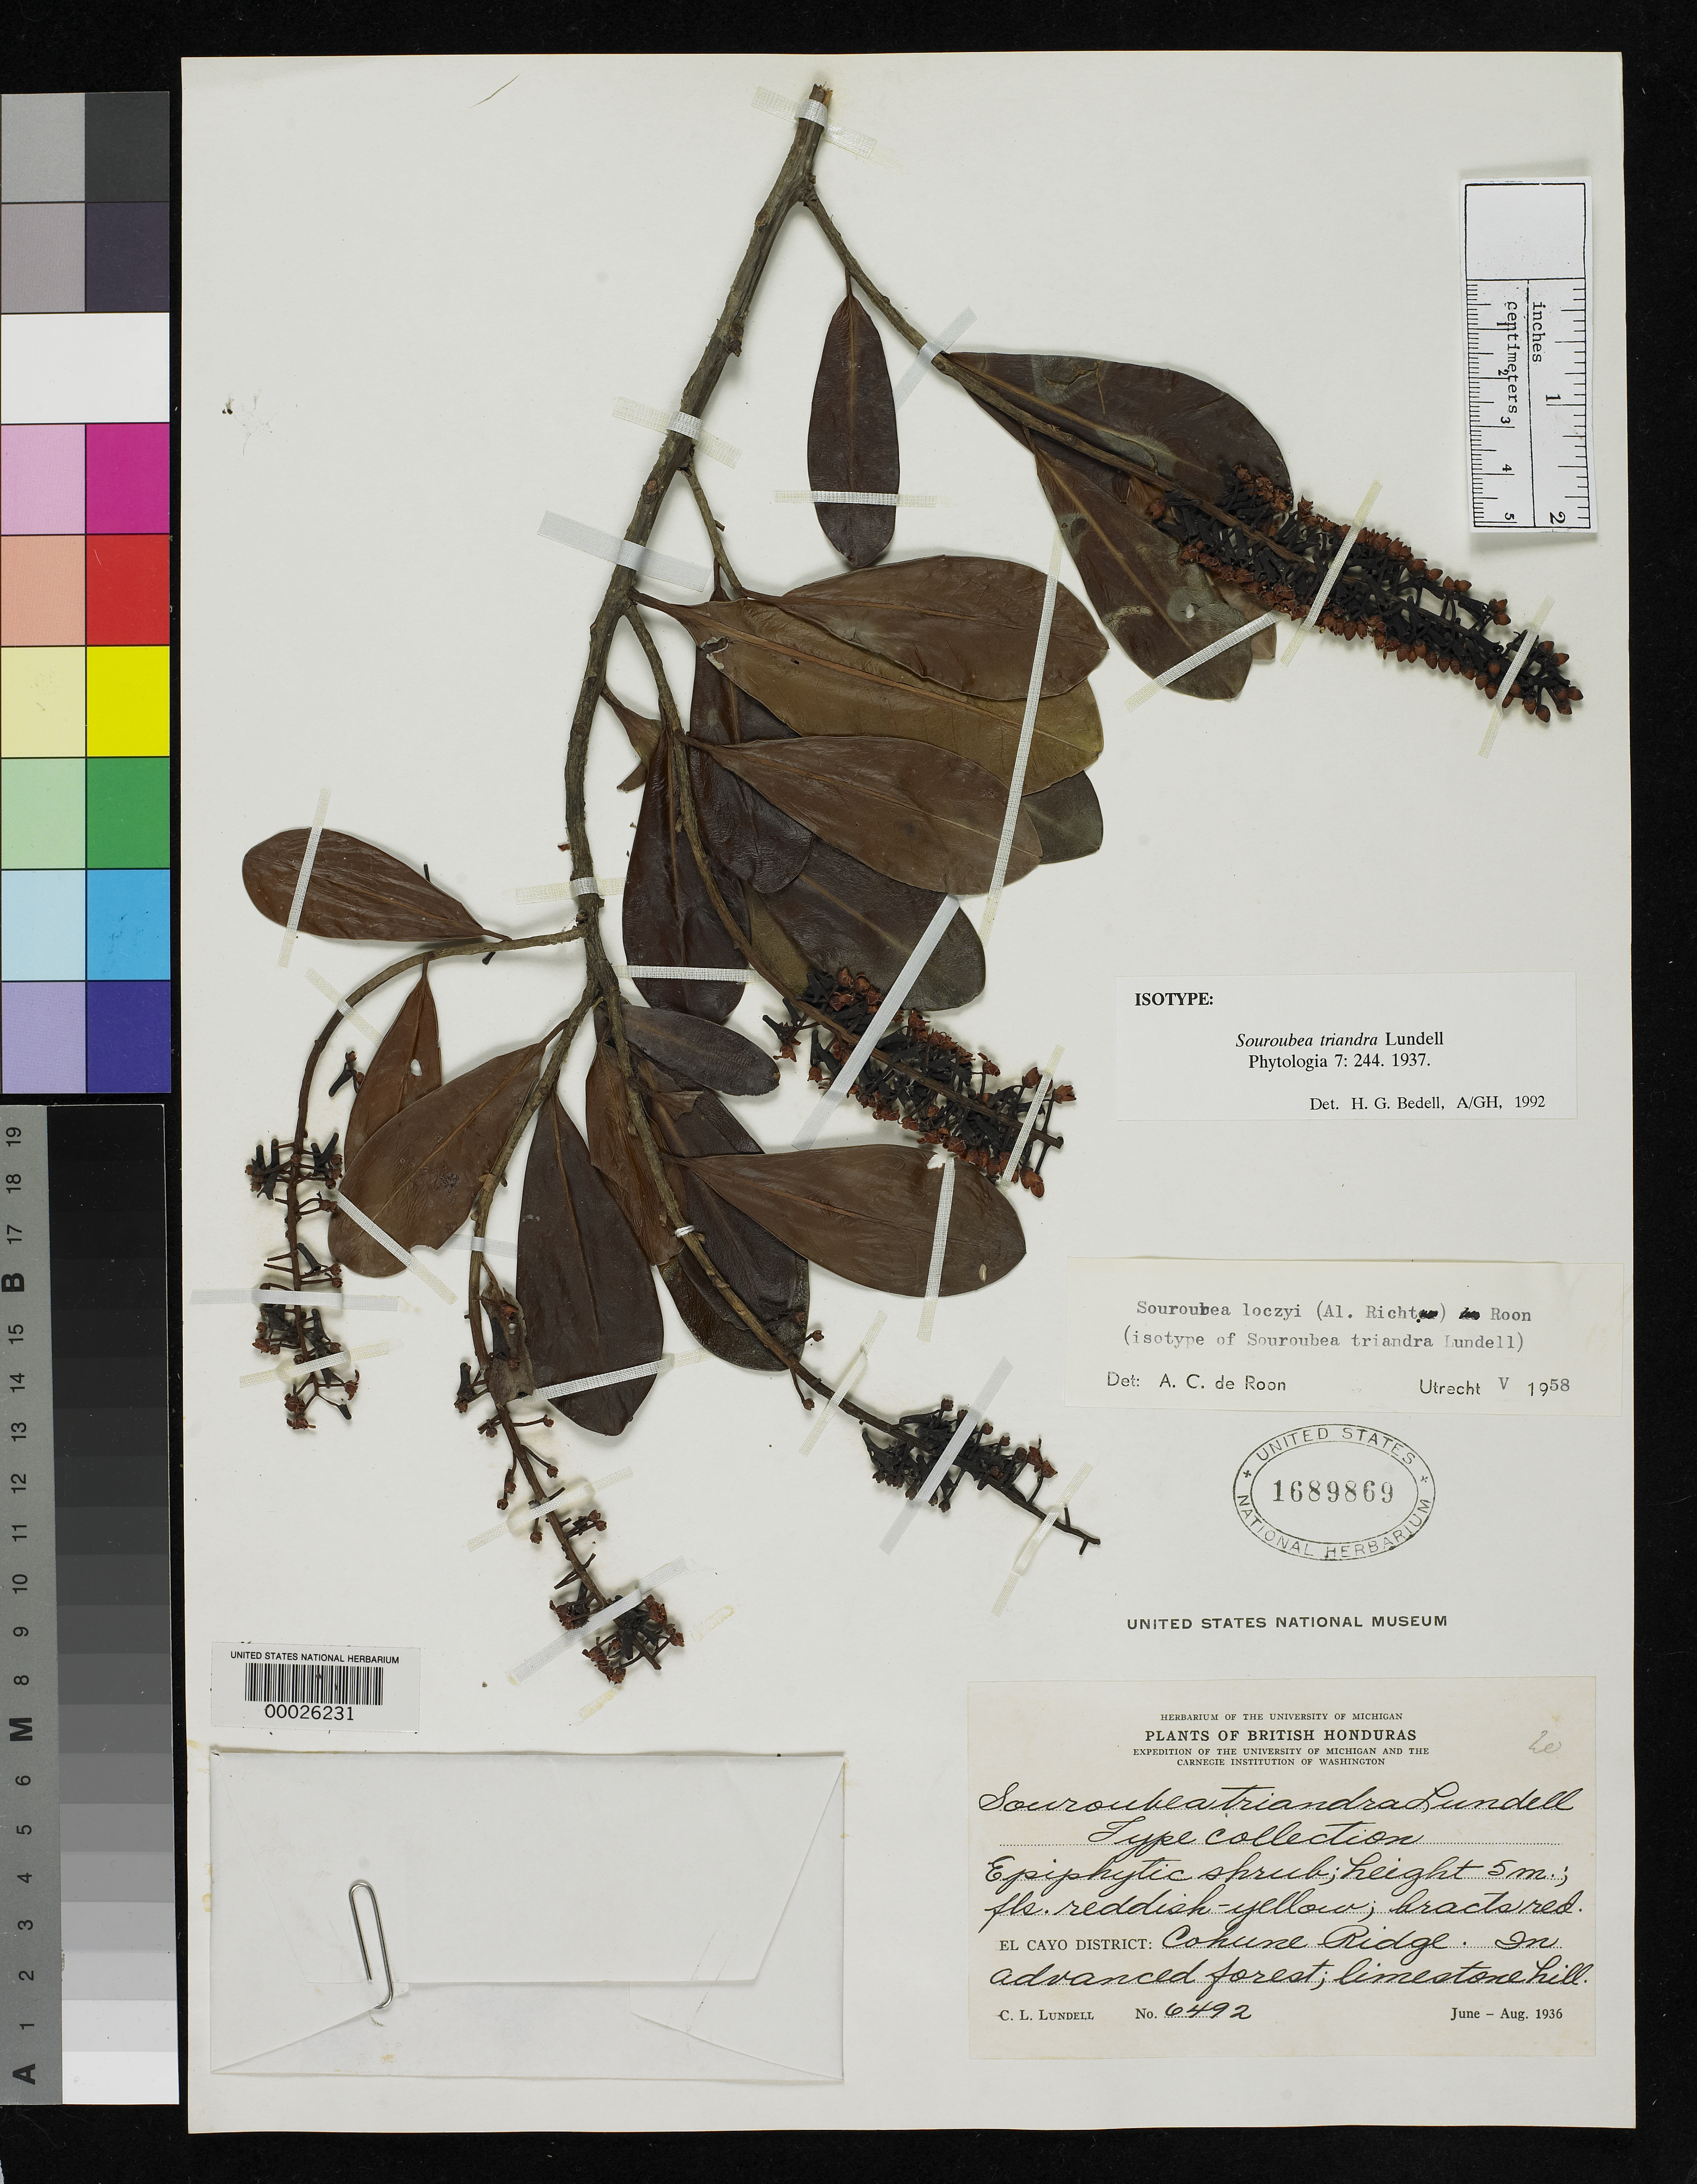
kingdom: Plantae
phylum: Tracheophyta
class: Magnoliopsida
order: Ericales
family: Marcgraviaceae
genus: Souroubea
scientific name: Souroubea triandra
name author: Lundell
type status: Isotype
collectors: C. L. Lundell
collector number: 6492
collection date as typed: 13 Jul 1936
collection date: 1936-07-13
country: Belize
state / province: Cayo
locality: Cohune Ridge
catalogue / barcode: US 1689869